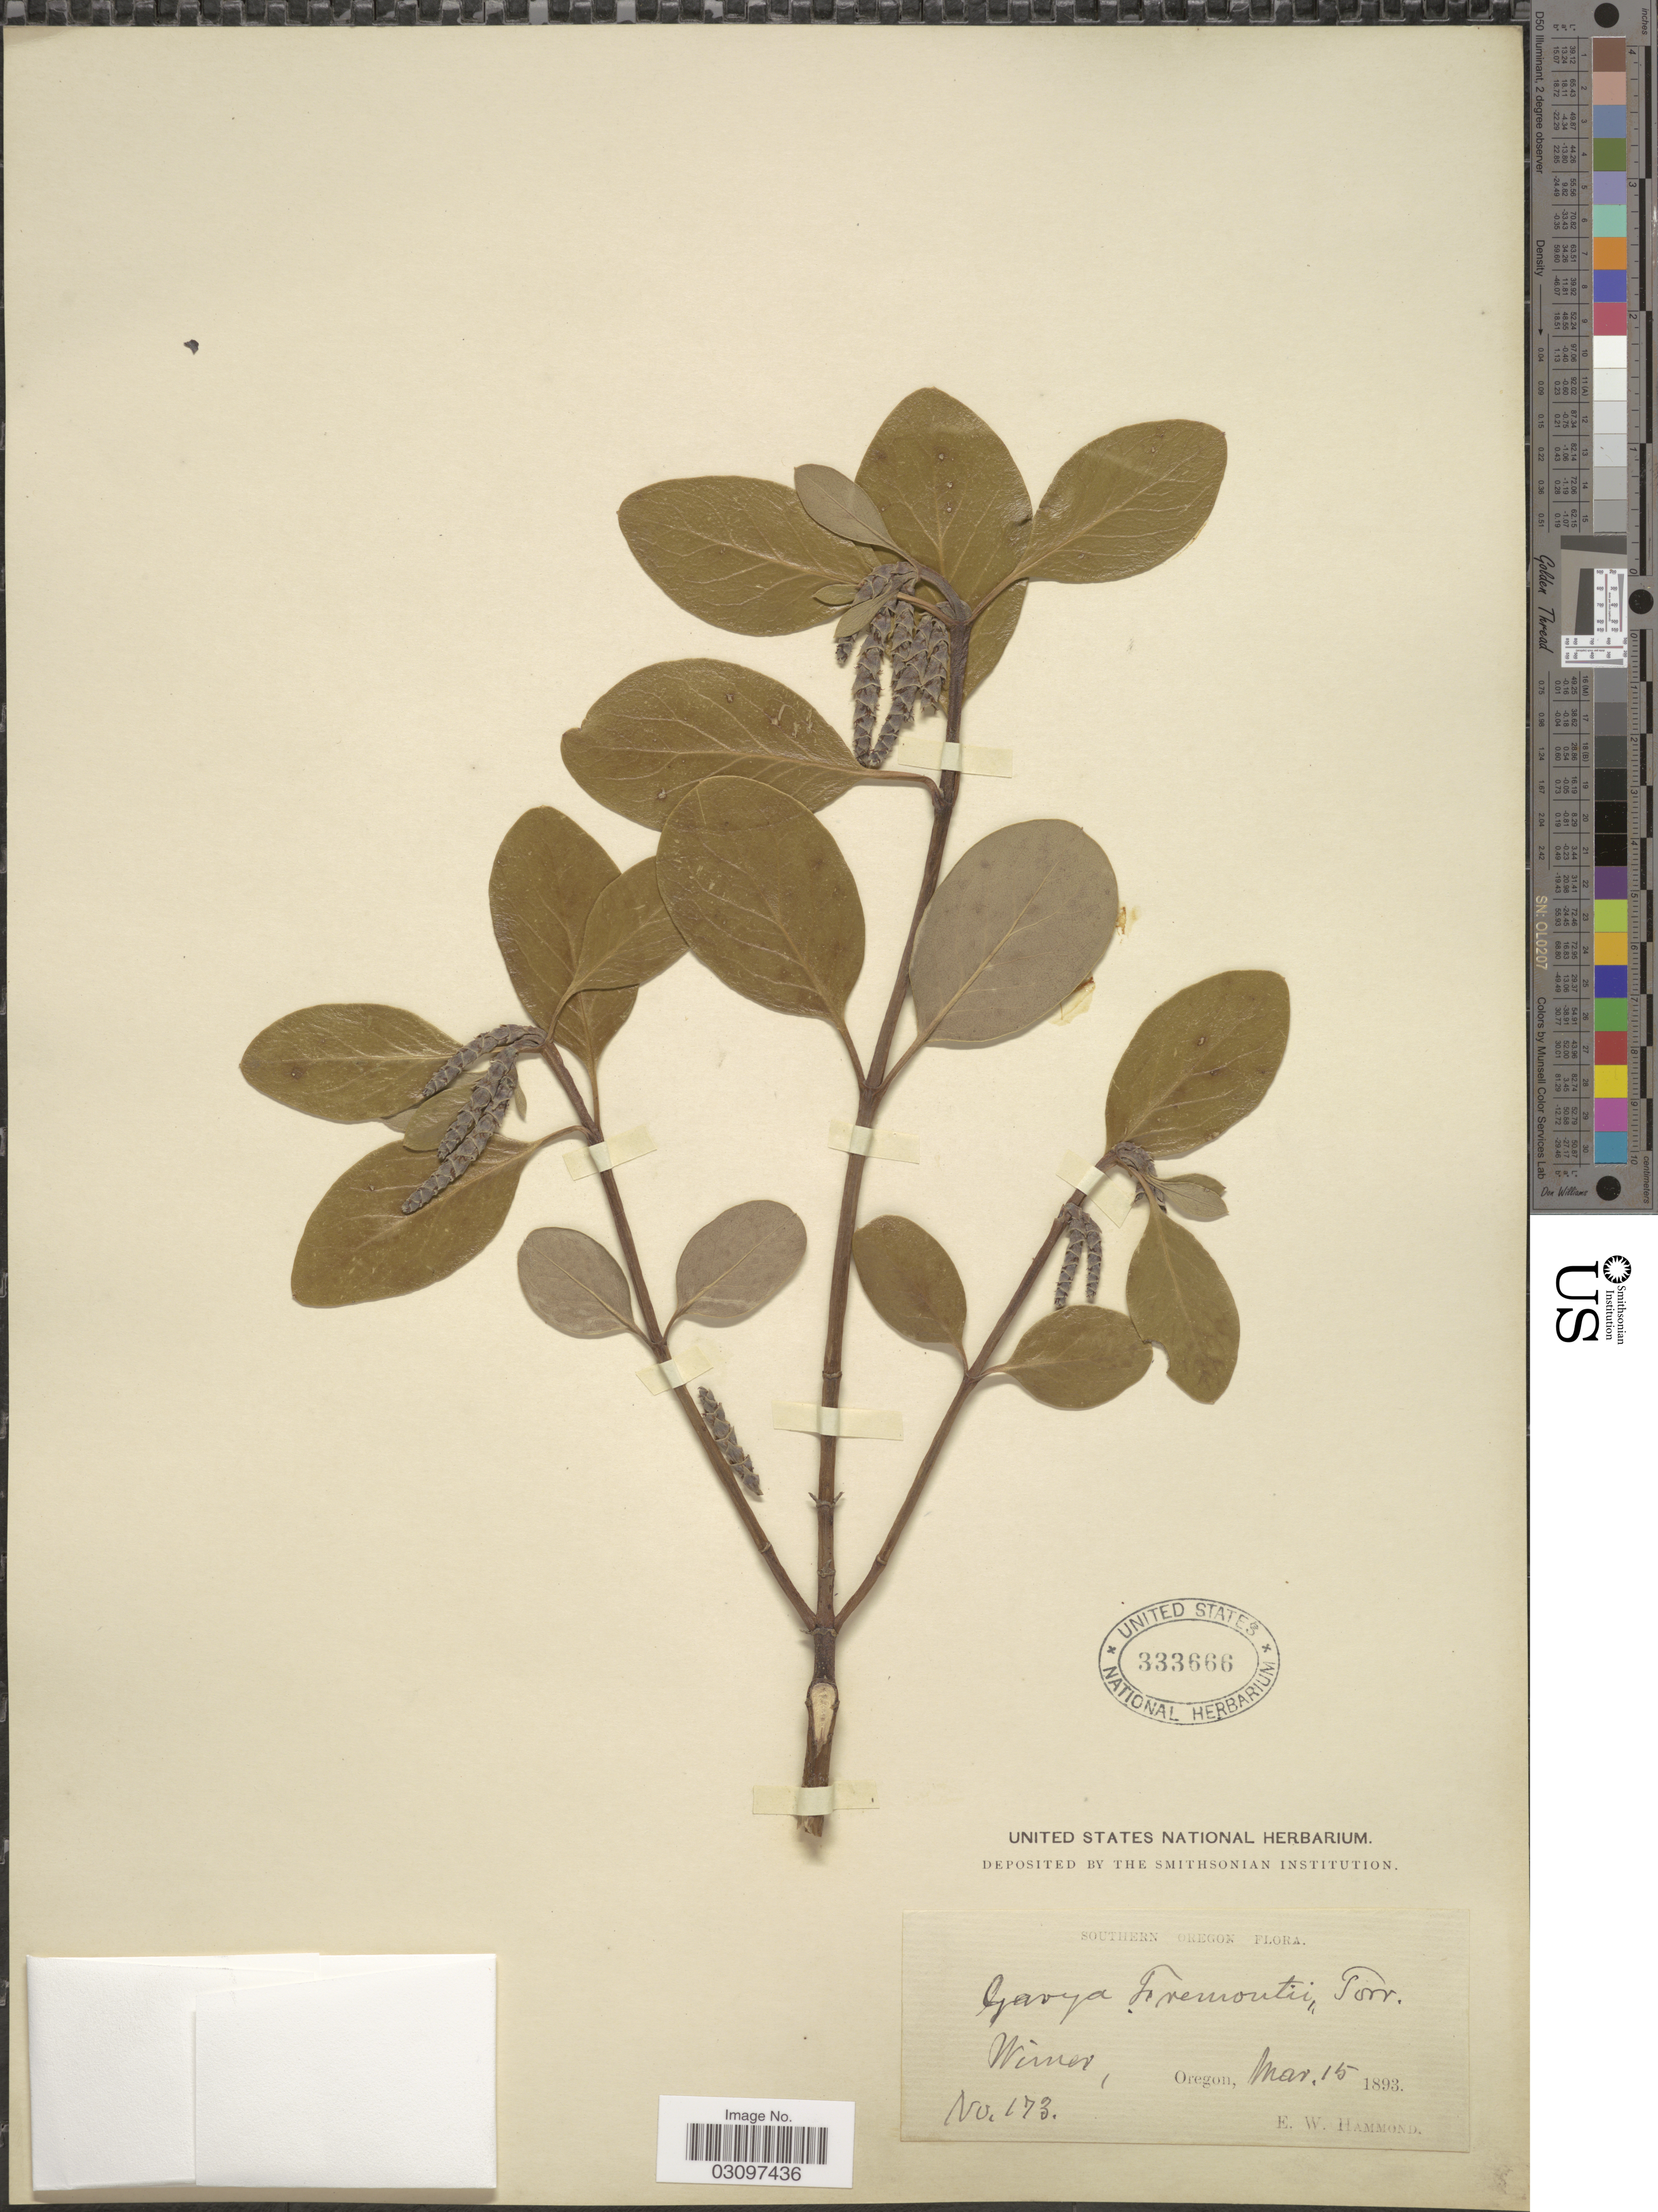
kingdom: Plantae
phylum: Tracheophyta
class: Magnoliopsida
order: Garryales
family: Garryaceae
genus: Garrya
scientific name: Garrya fremontii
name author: Torr.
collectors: E. Hammond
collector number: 173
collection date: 1893-03-15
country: United States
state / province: Oregon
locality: Southern Oregon. Wimer.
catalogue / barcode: US 333666